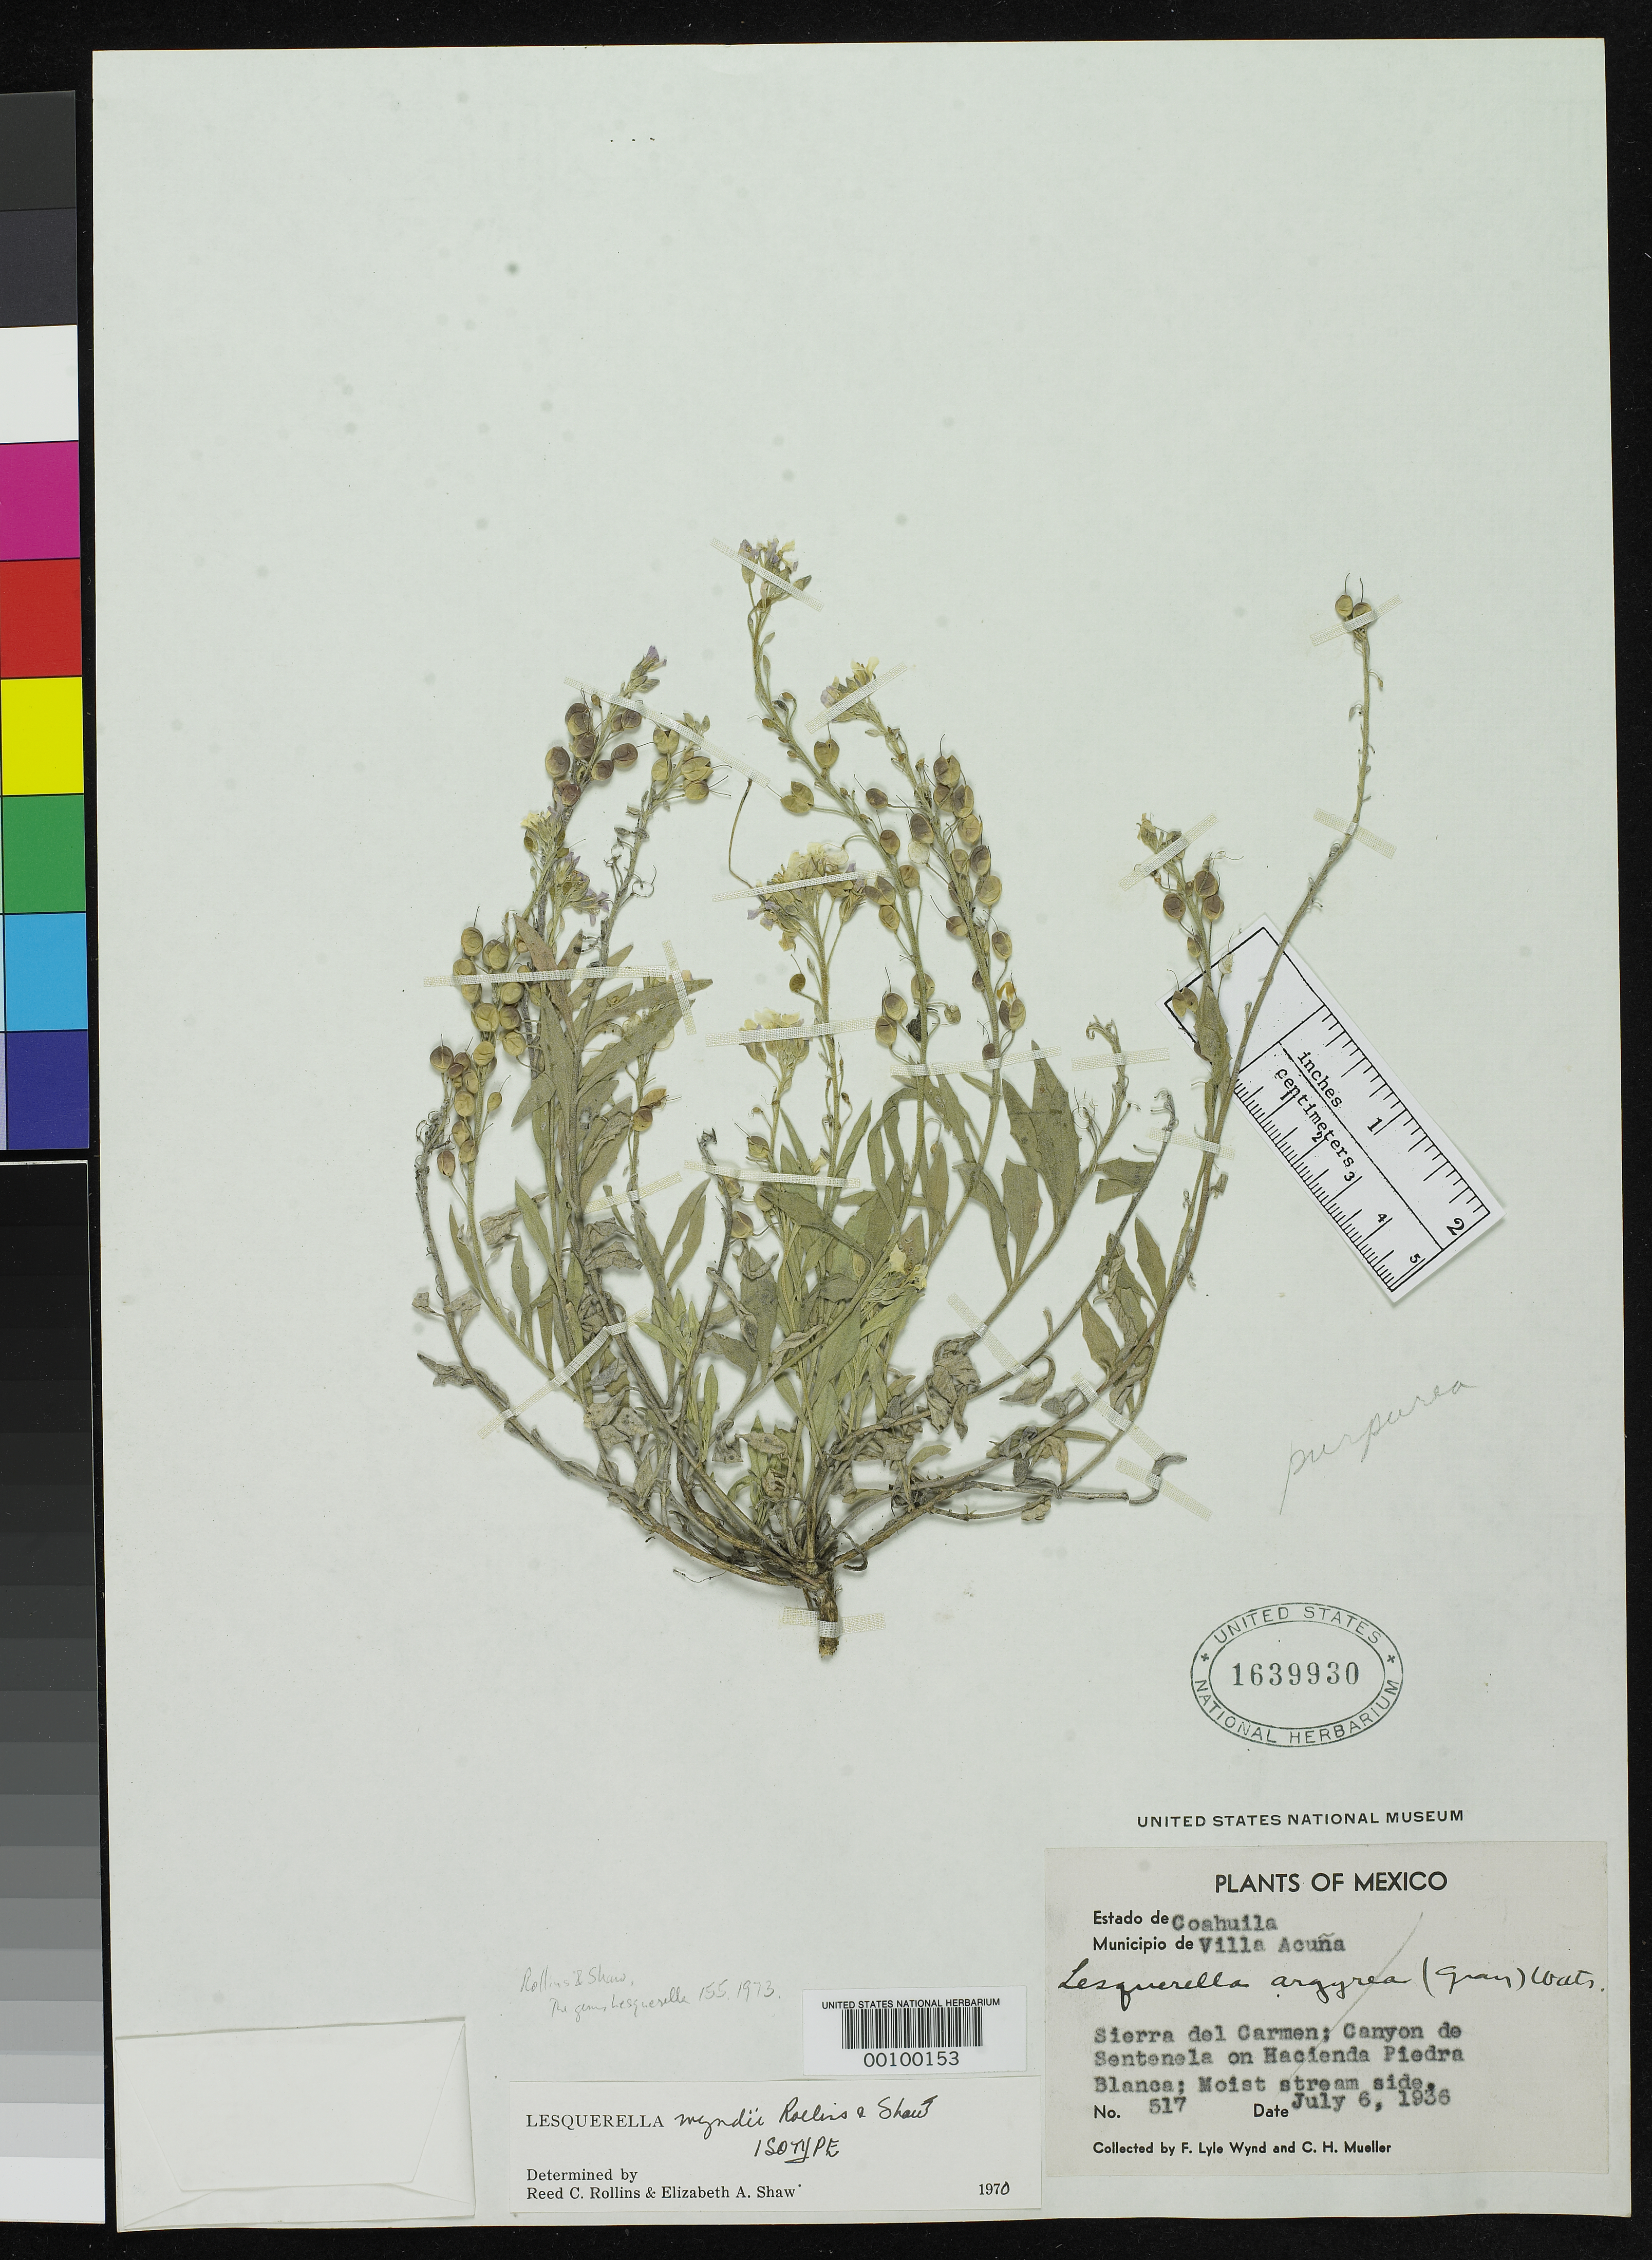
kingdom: Plantae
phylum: Tracheophyta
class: Magnoliopsida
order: Brassicales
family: Brassicaceae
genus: Lesquerella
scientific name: Lesquerella wyndii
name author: Rollins & E.A. Shaw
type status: Isotype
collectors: F. L. Wynd & C. H. Muller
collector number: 517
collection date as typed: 06 Jul 1936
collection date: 1936-07-06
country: Mexico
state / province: Coahuila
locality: Hacienda Piedra Blanca, Canyon de Sentenela in Sierra del Carmen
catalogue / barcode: US 1639930